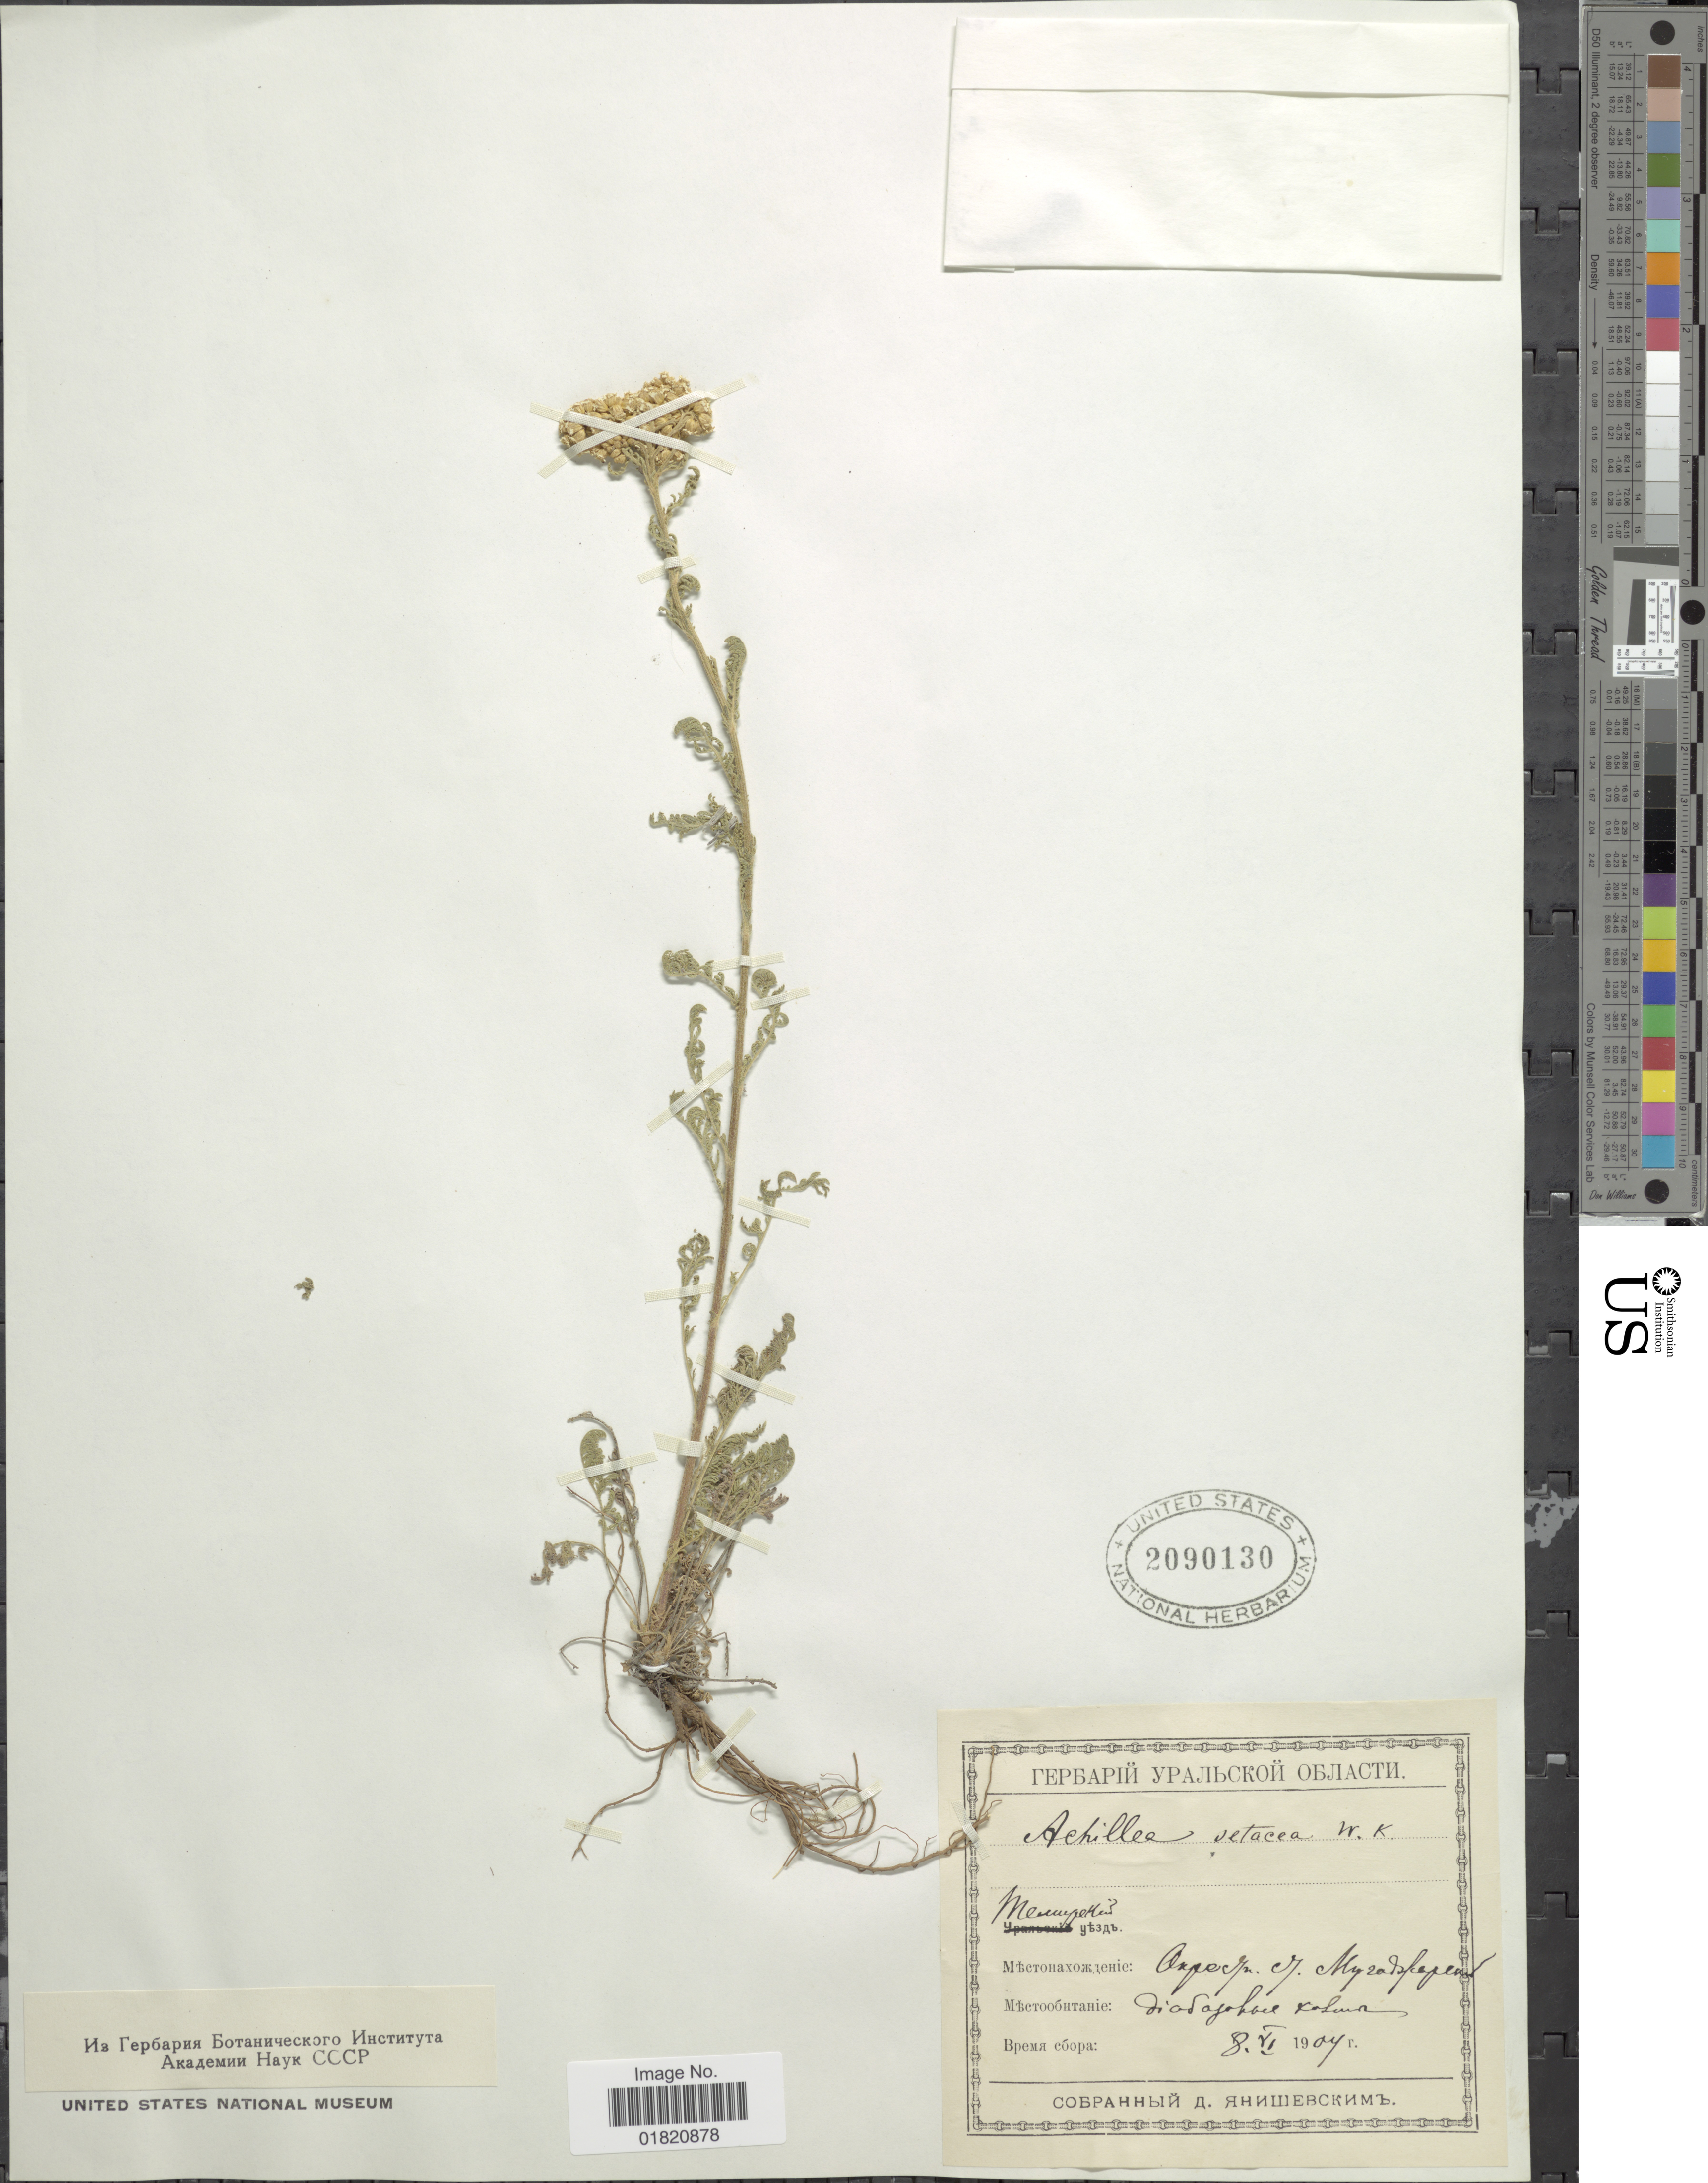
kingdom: Plantae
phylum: Tracheophyta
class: Magnoliopsida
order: Asterales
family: Asteraceae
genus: Achillea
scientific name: Achillea setacea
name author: Waldst. & Kit.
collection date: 1904-06-08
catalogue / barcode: US 2090130